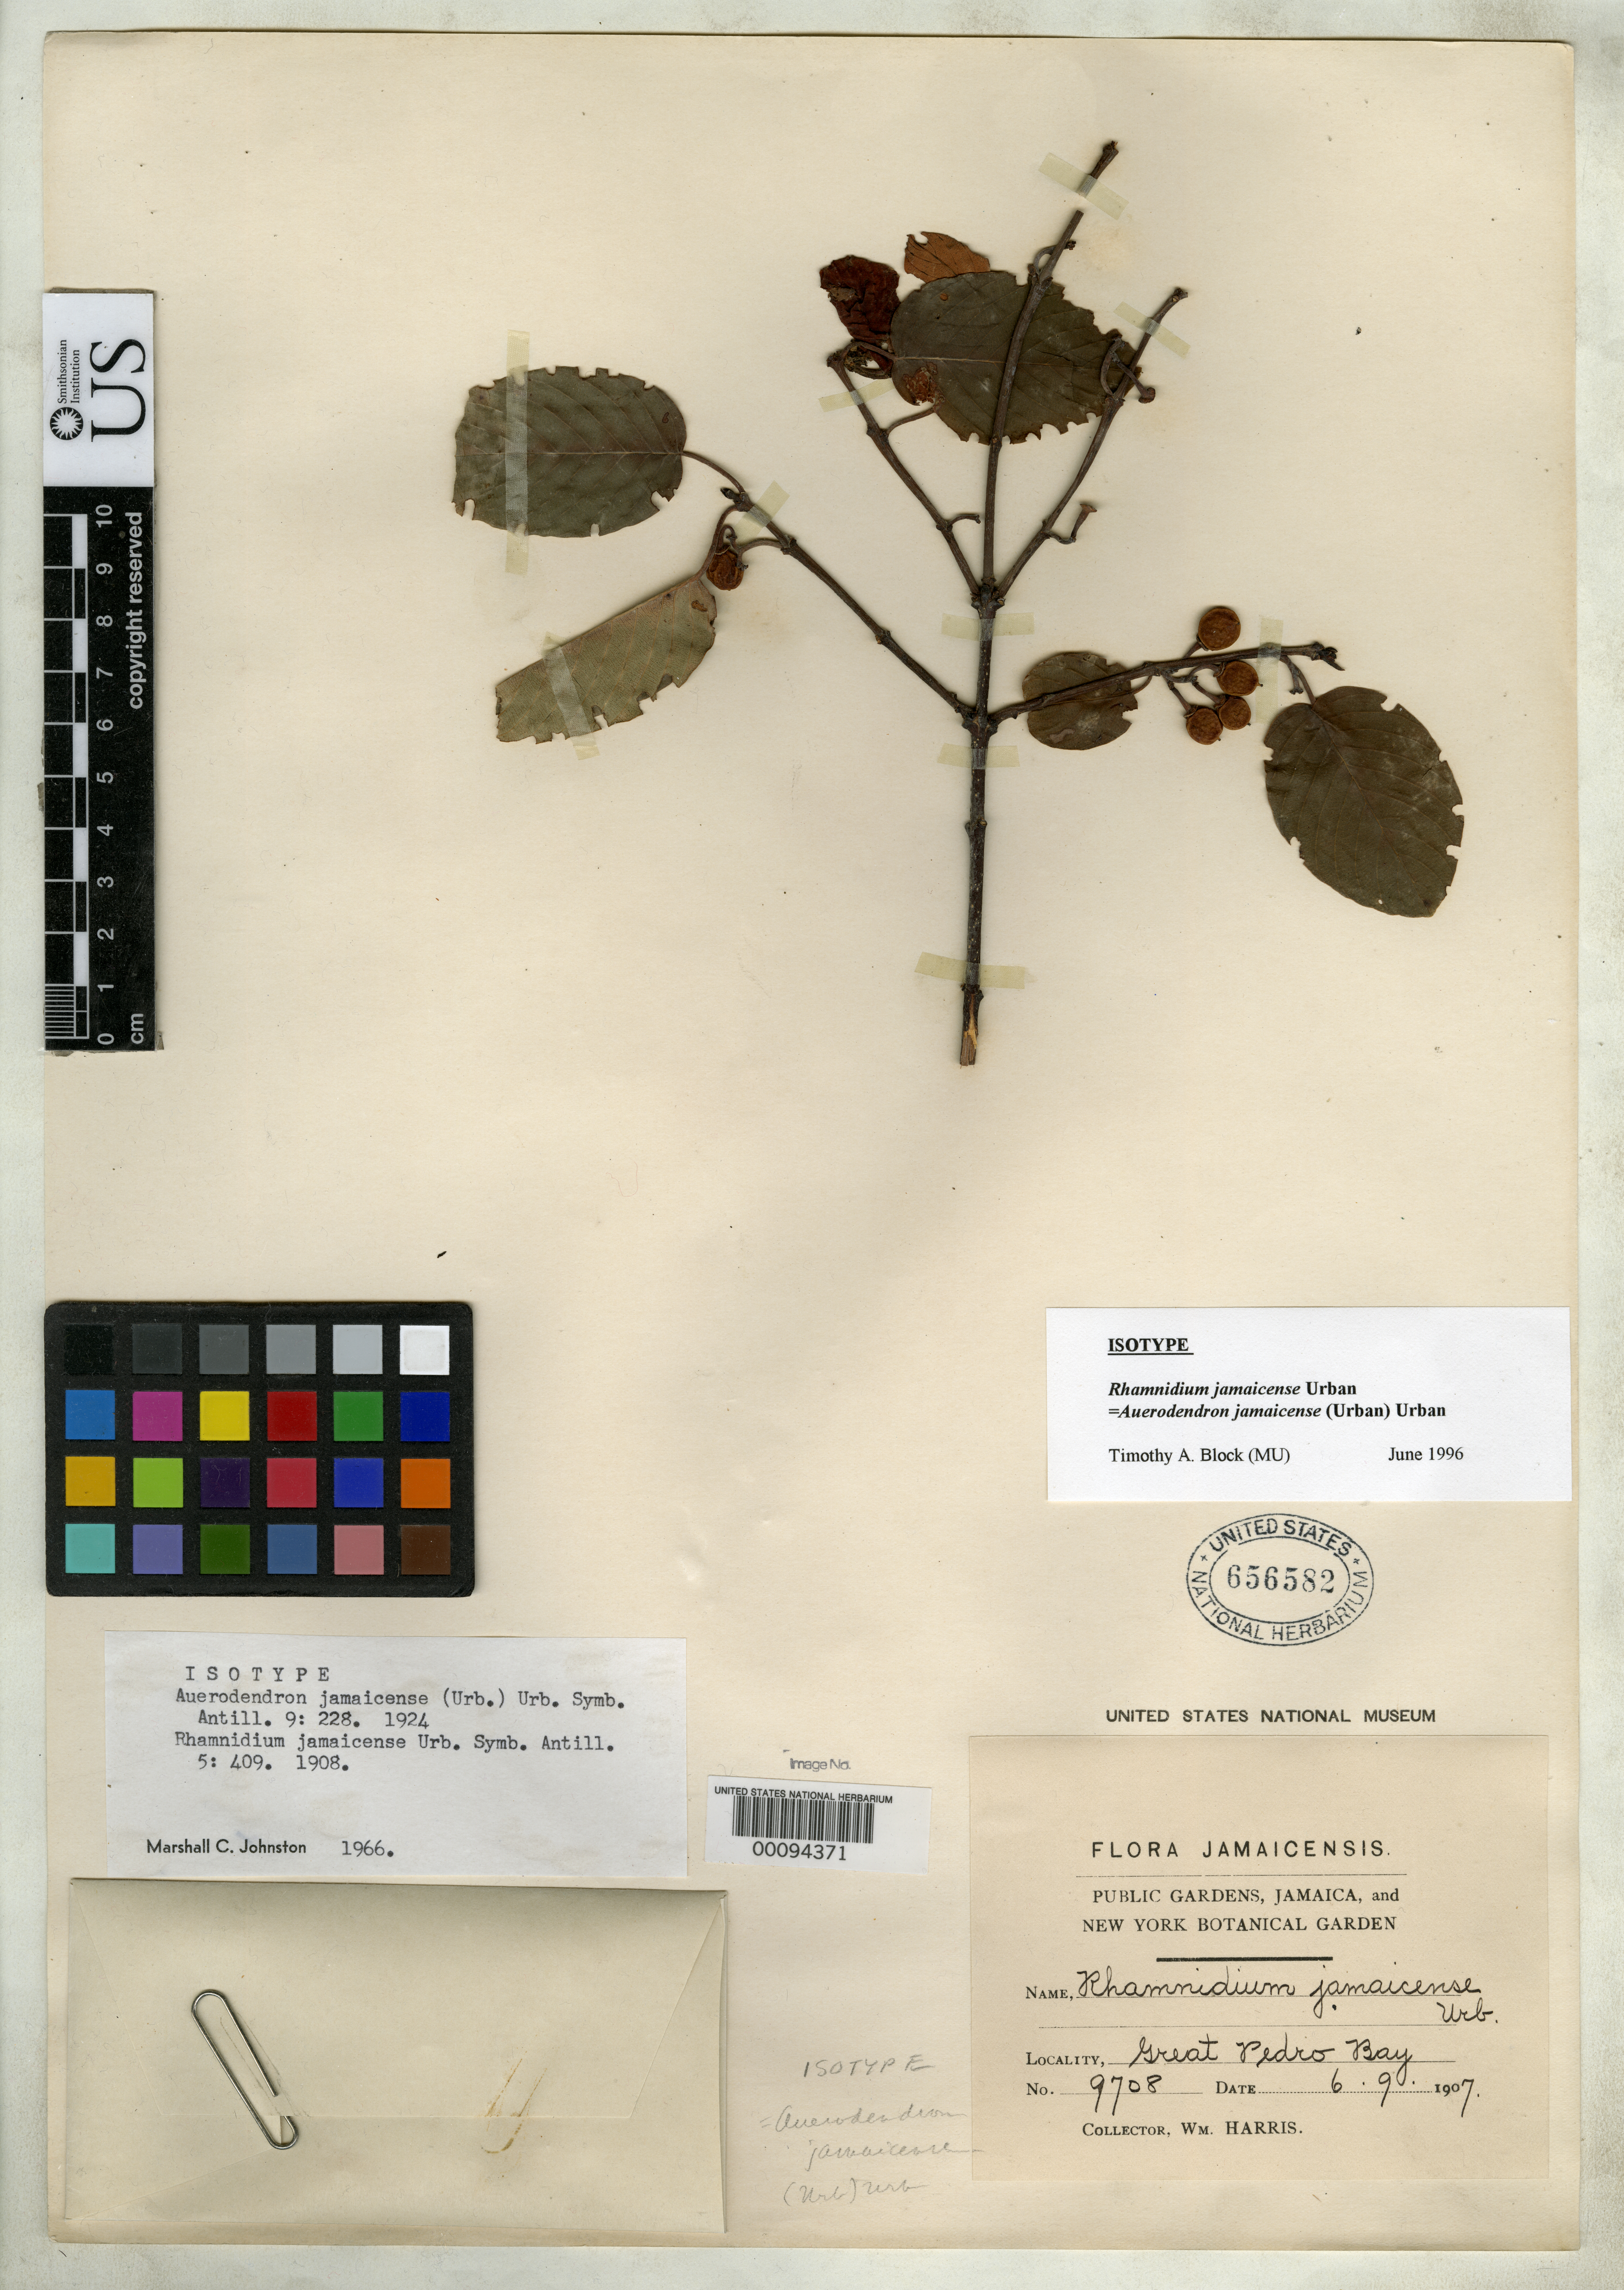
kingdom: Plantae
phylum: Tracheophyta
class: Magnoliopsida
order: Rosales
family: Rhamnaceae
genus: Rhamnidium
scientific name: Rhamnidium jamaicense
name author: Urb.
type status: Isotype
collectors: W. H. Harris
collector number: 9708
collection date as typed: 09 Jun 1907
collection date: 1907-06-09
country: Jamaica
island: Greater Antilles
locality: Great Pedro Bay.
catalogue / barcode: US 656582